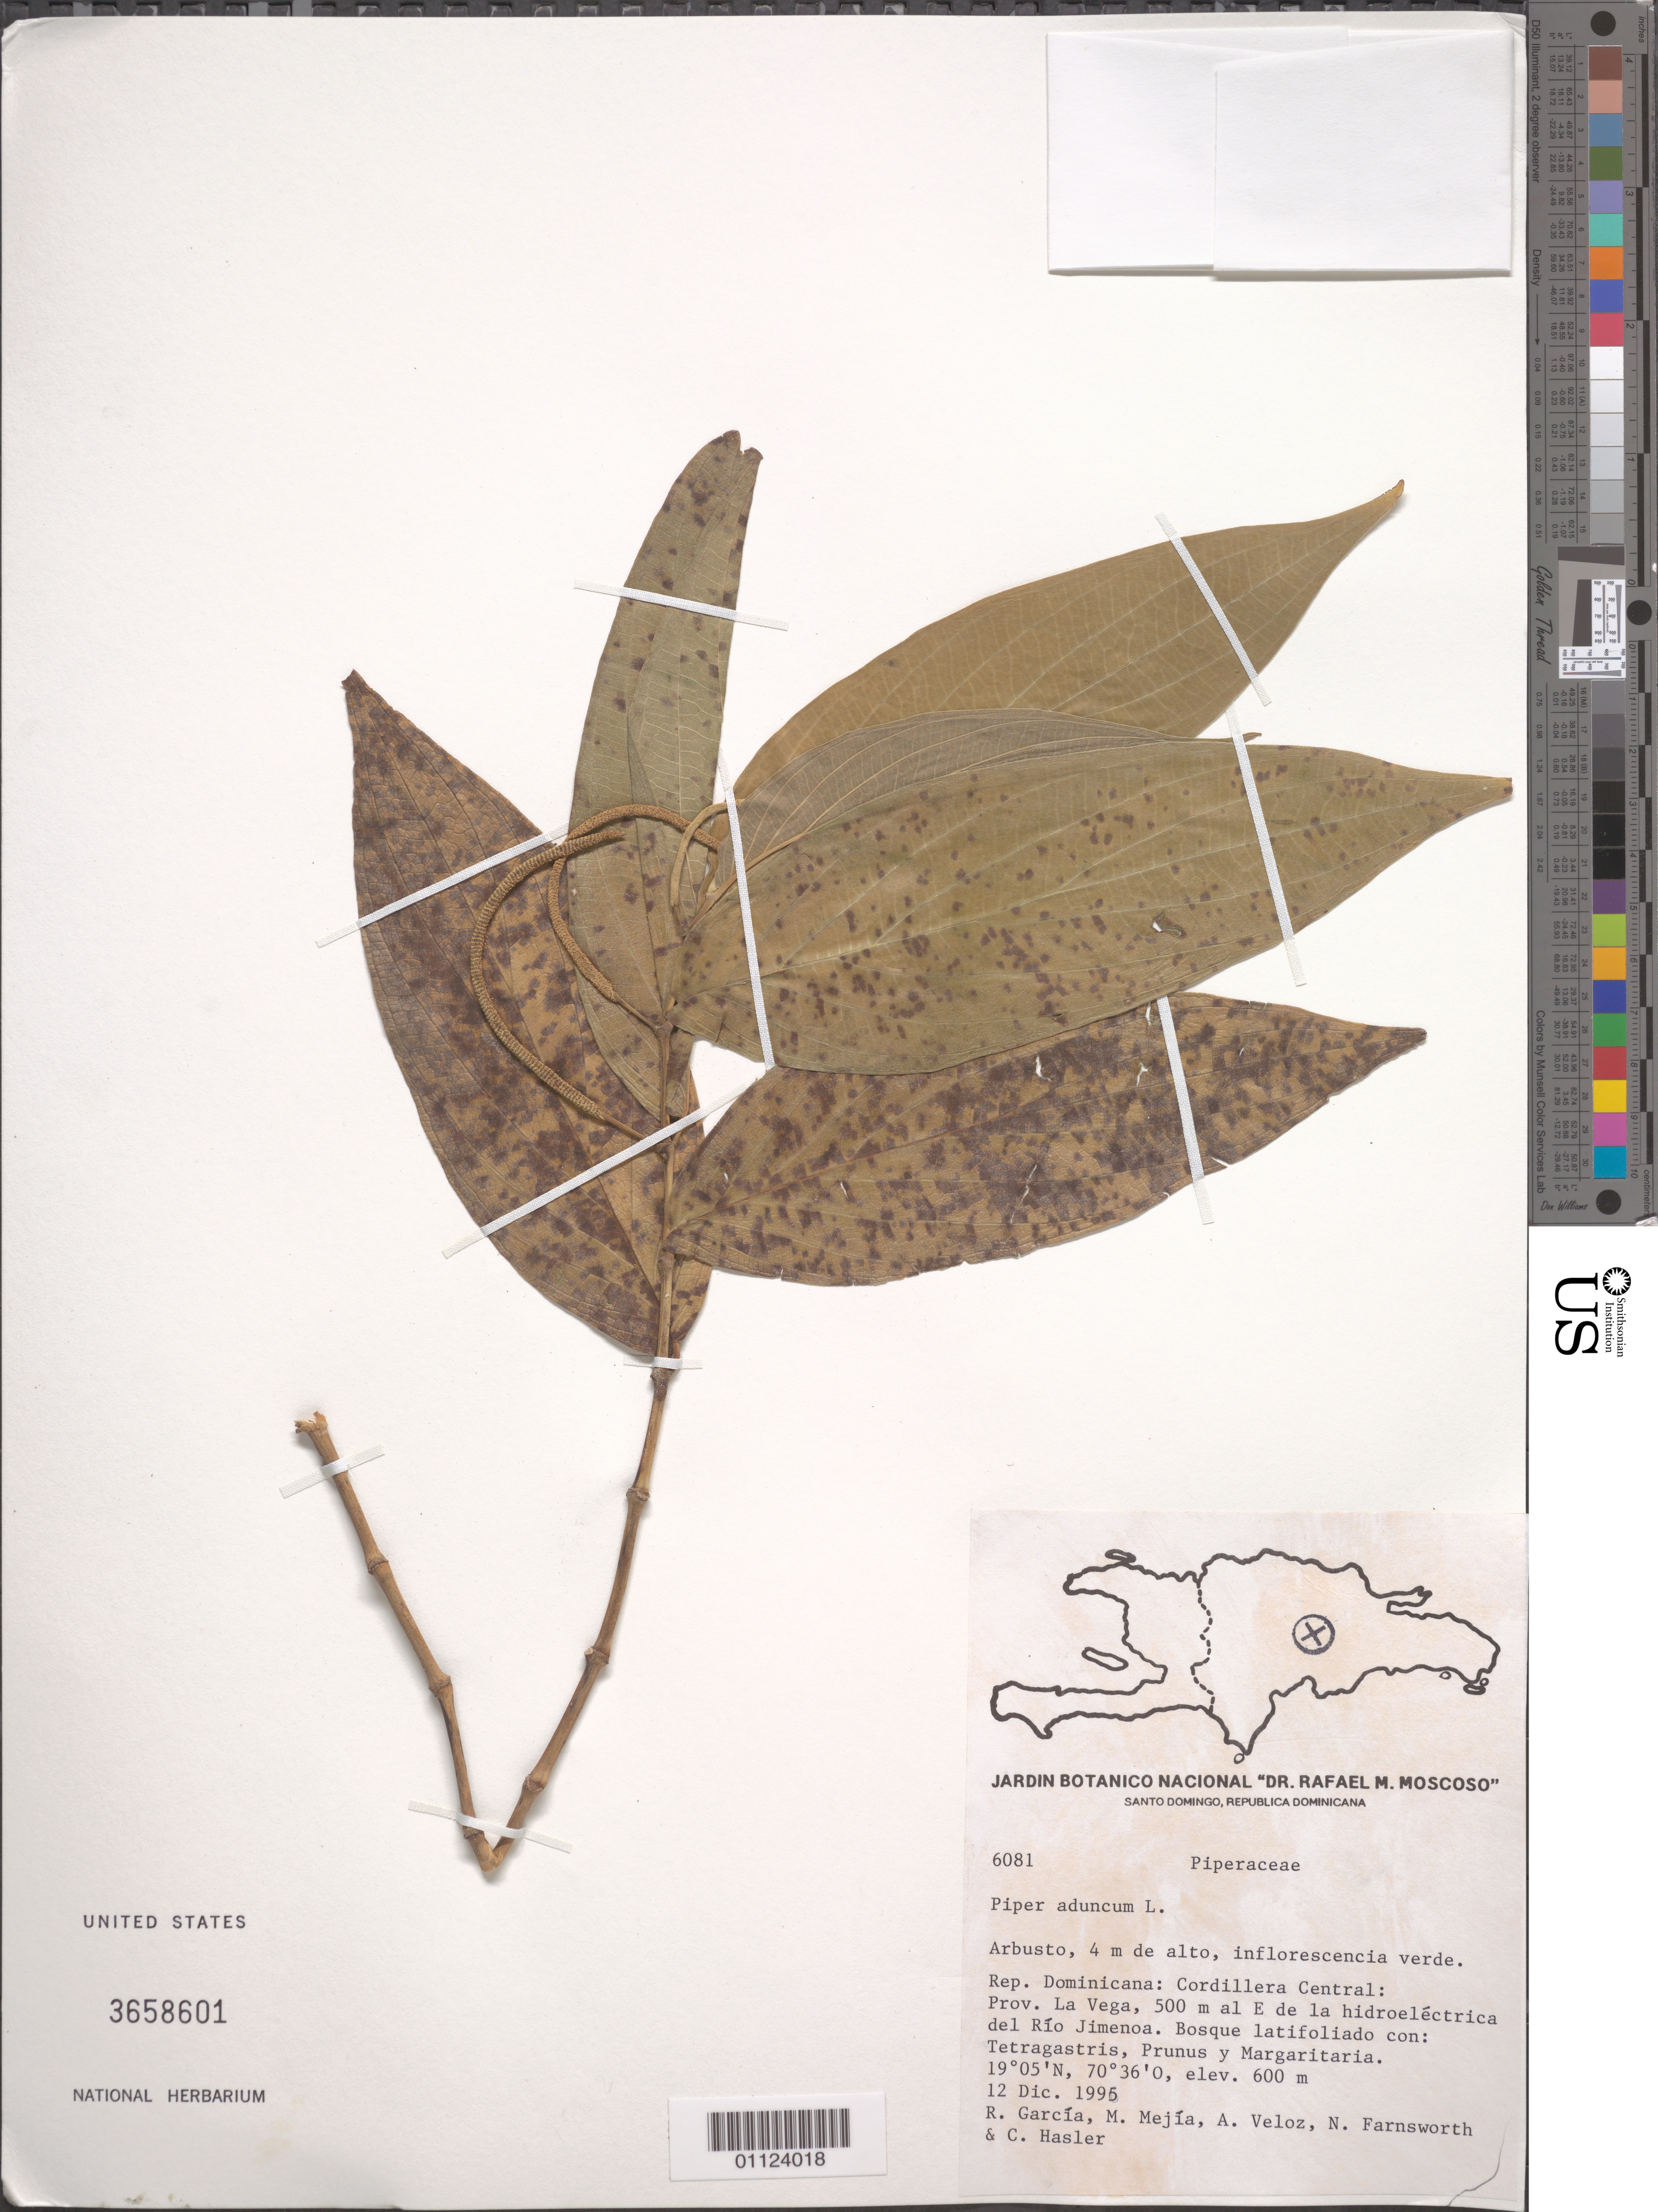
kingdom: Plantae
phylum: Tracheophyta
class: Magnoliopsida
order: Piperales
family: Piperaceae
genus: Piper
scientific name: Piper aduncum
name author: L.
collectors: R. G. García, M. Mejia, A. Veloz, N. Farnsworth & C. Hasler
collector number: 6081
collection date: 1995-12-12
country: Dominican Republic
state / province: La Vega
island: Hispaniola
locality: Cordillera Central, 500 m al E de la Hidroelélectrica del Río Jimenoa.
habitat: Bosque latifoliado con: Tetragastris, Prunus y Margaritaria.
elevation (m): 600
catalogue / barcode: US 3658601